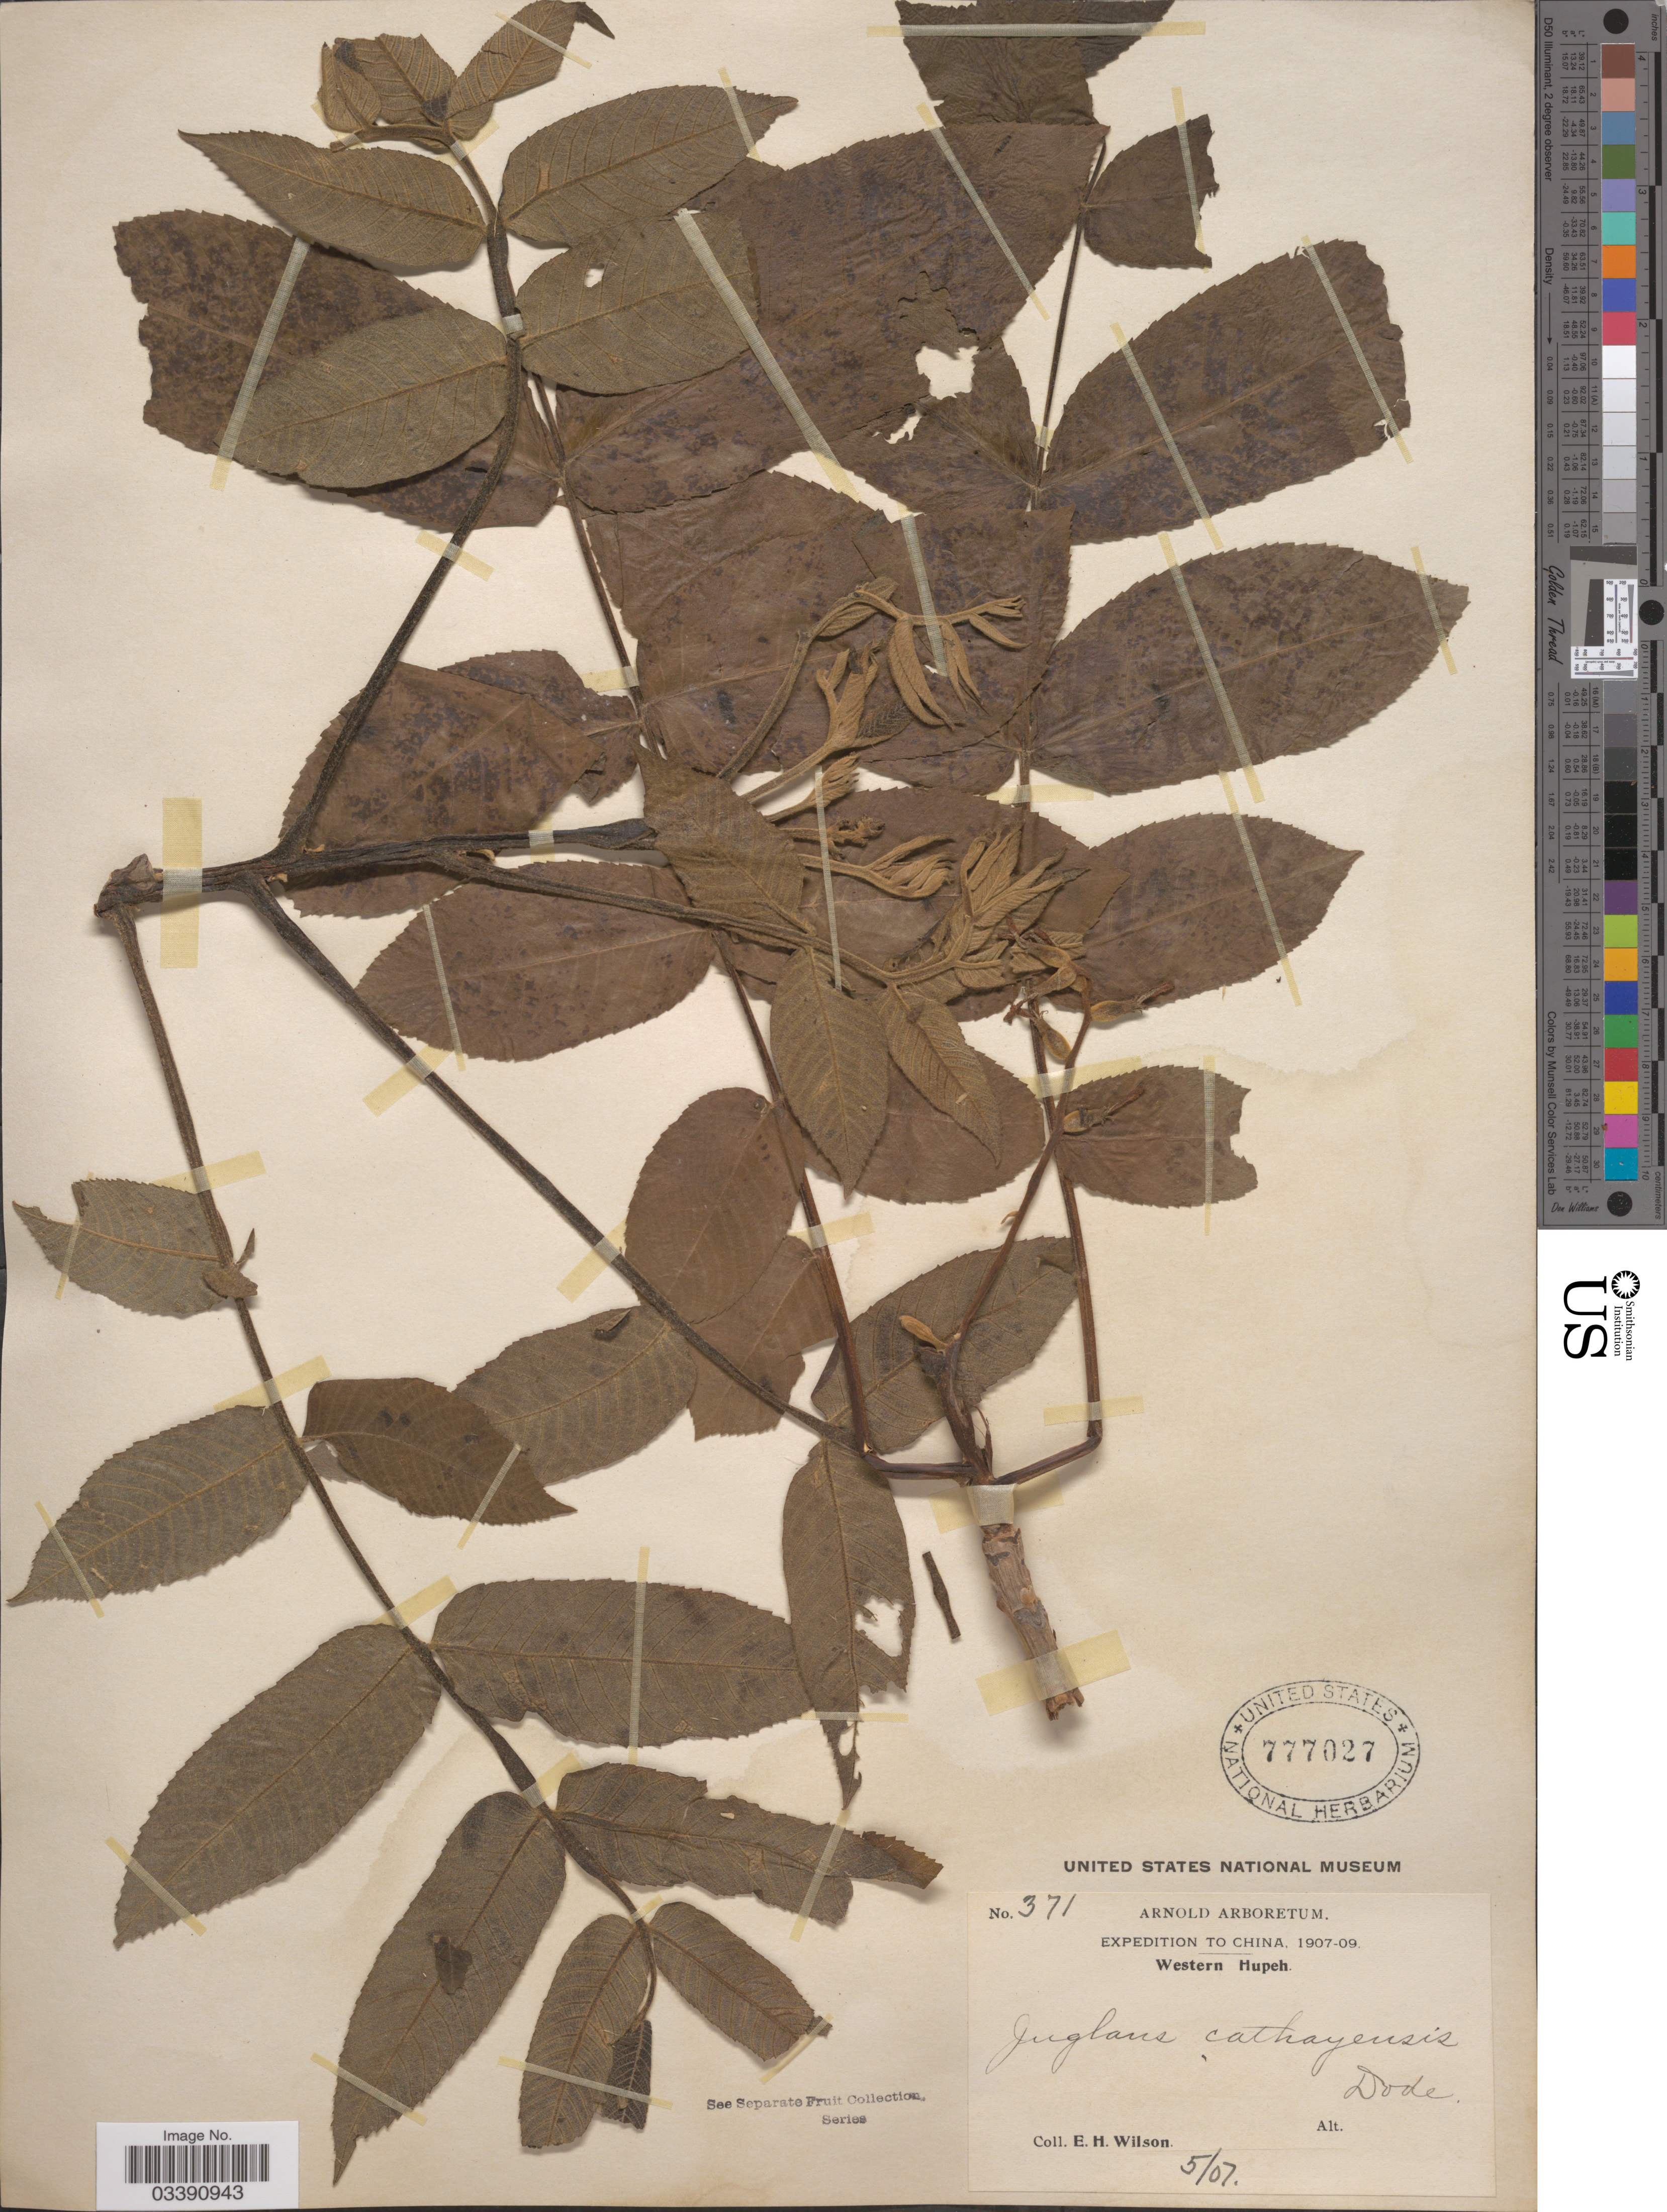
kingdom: Plantae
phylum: Tracheophyta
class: Magnoliopsida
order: Fagales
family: Juglandaceae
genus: Juglans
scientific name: Juglans cathayensis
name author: Dode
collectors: E. Wilson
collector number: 371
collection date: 1907-05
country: China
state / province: Hubei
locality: Western Hupeh.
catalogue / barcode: US 777027